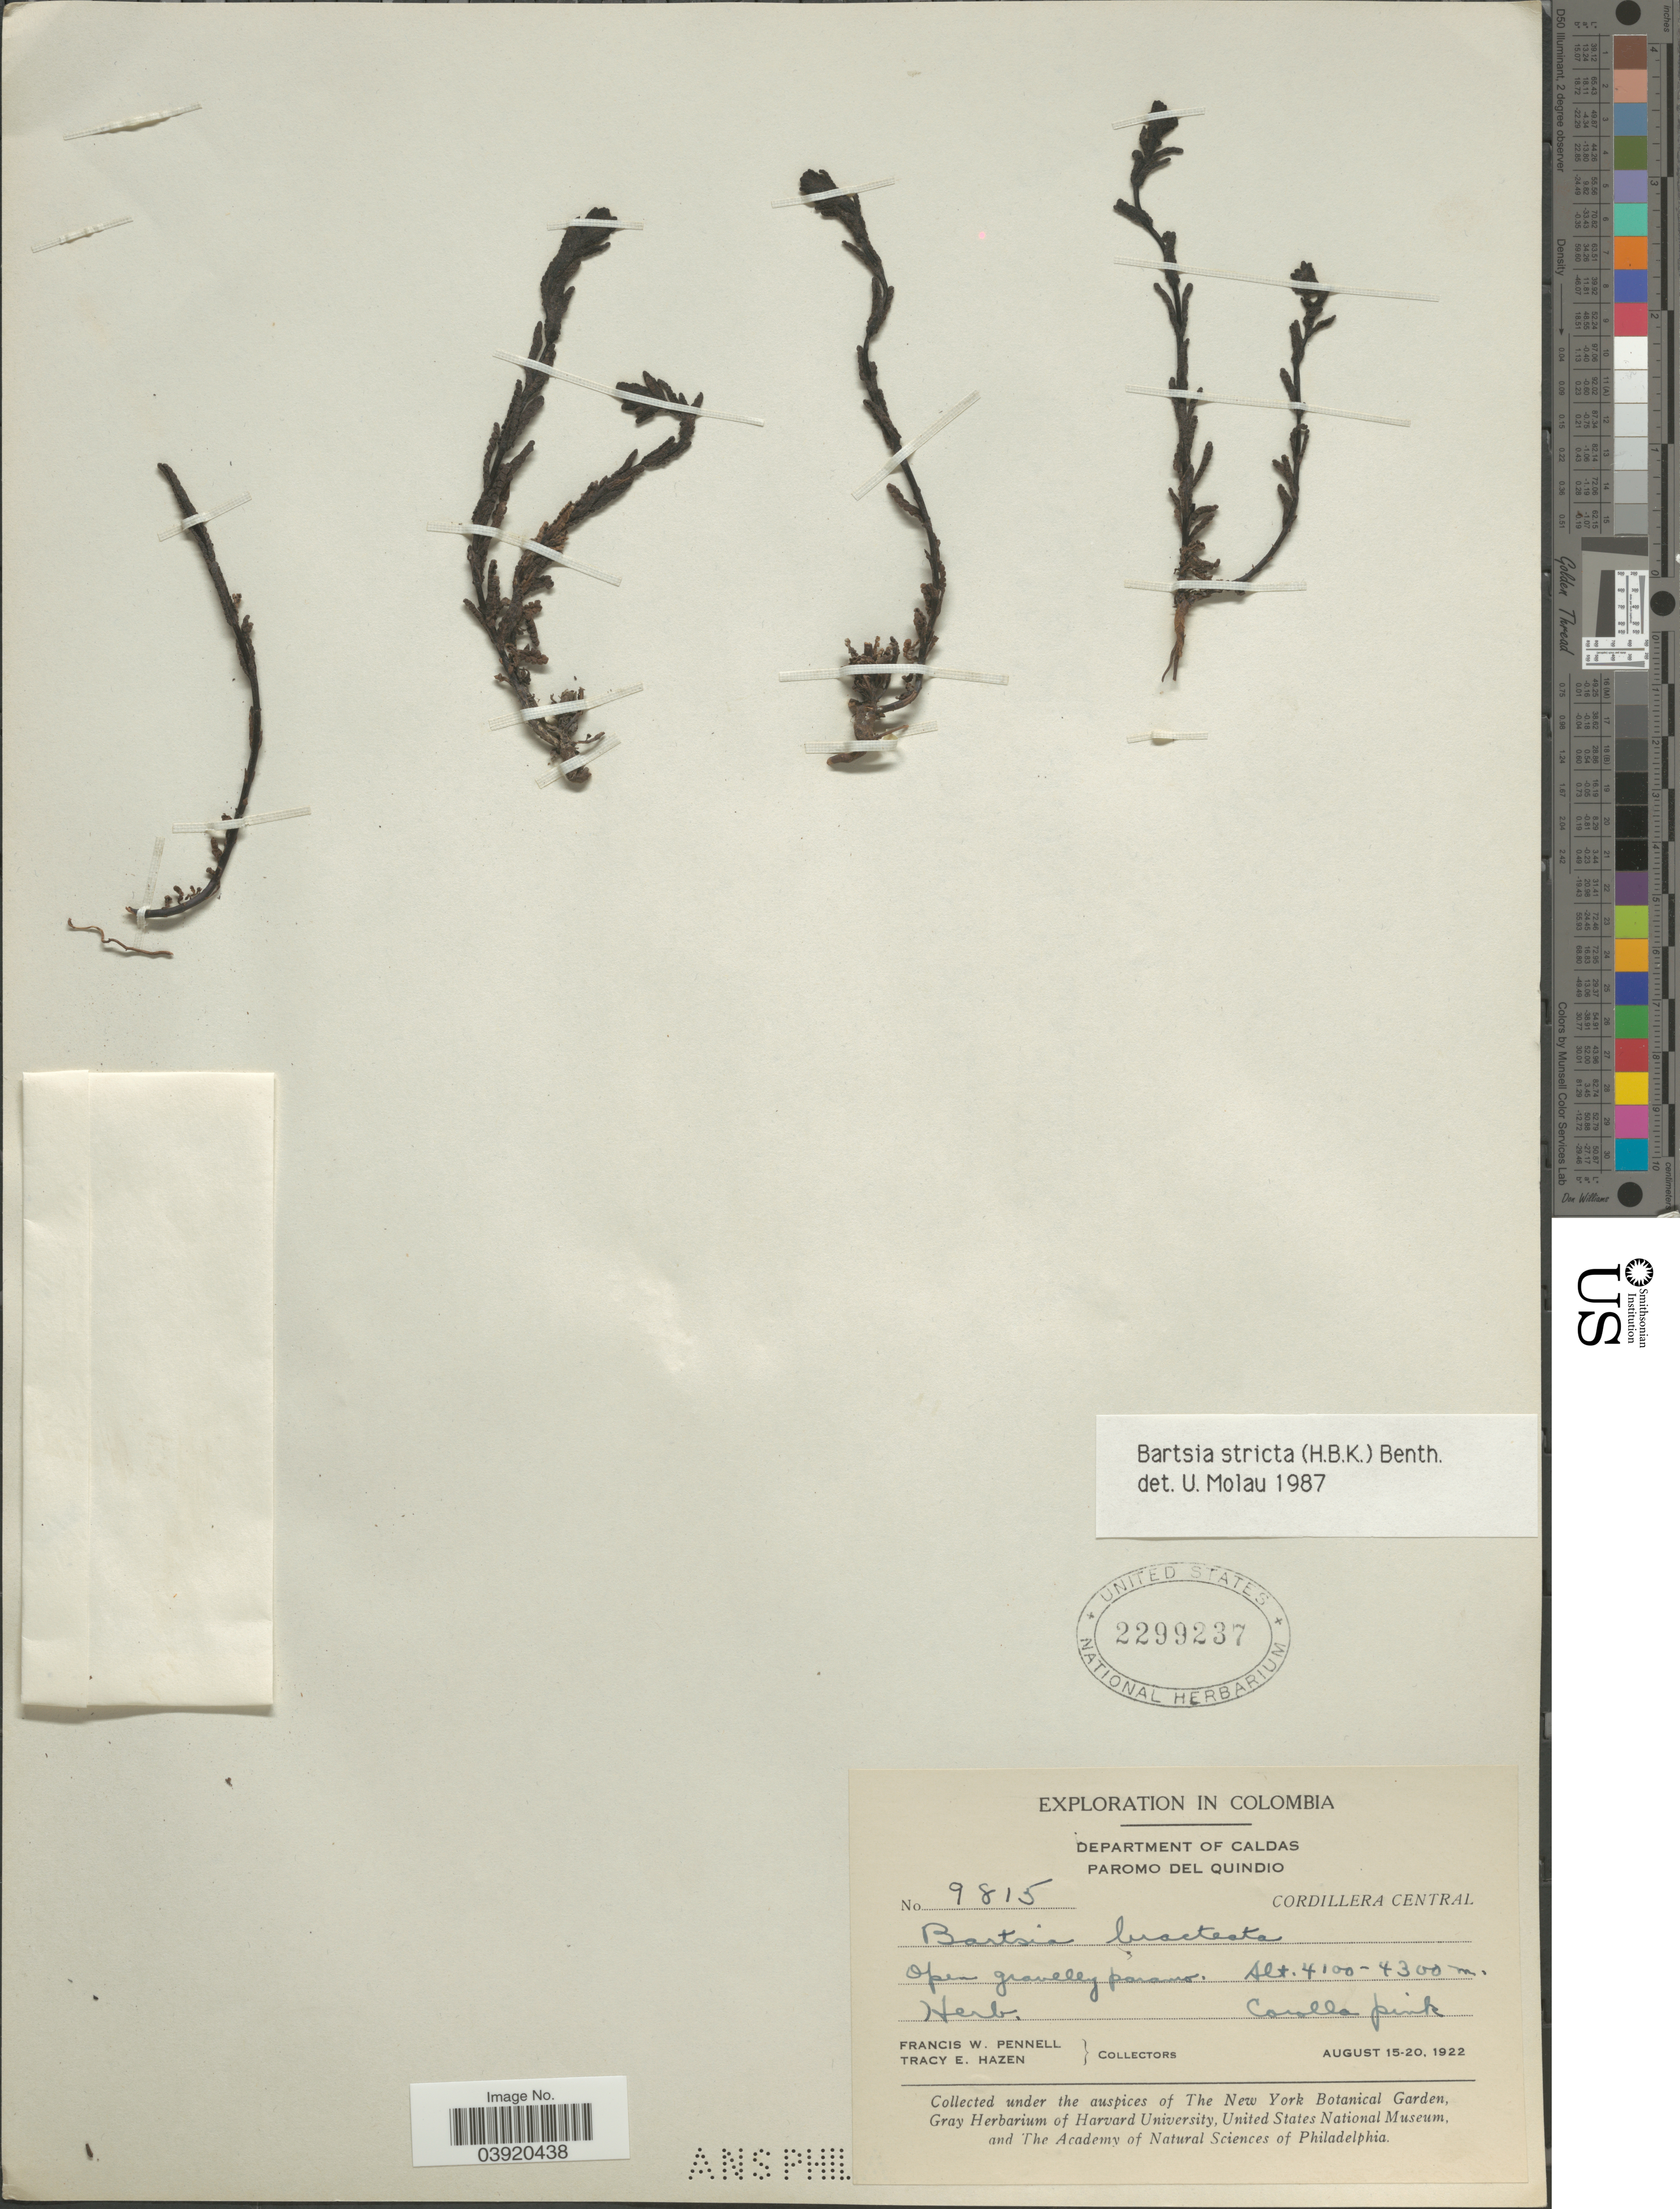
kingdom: Plantae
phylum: Tracheophyta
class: Magnoliopsida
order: Lamiales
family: Orobanchaceae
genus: Bartsia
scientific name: Bartsia stricta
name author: (Kunth) Benth.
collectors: F. W. Pennell & T. E. Hazen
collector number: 9815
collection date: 1922-08-15/1922-08-20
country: Colombia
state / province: Caldas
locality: Department of Caldas. Paromo del Quindio. Cordillera Central.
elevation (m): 4100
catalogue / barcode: US 2299237